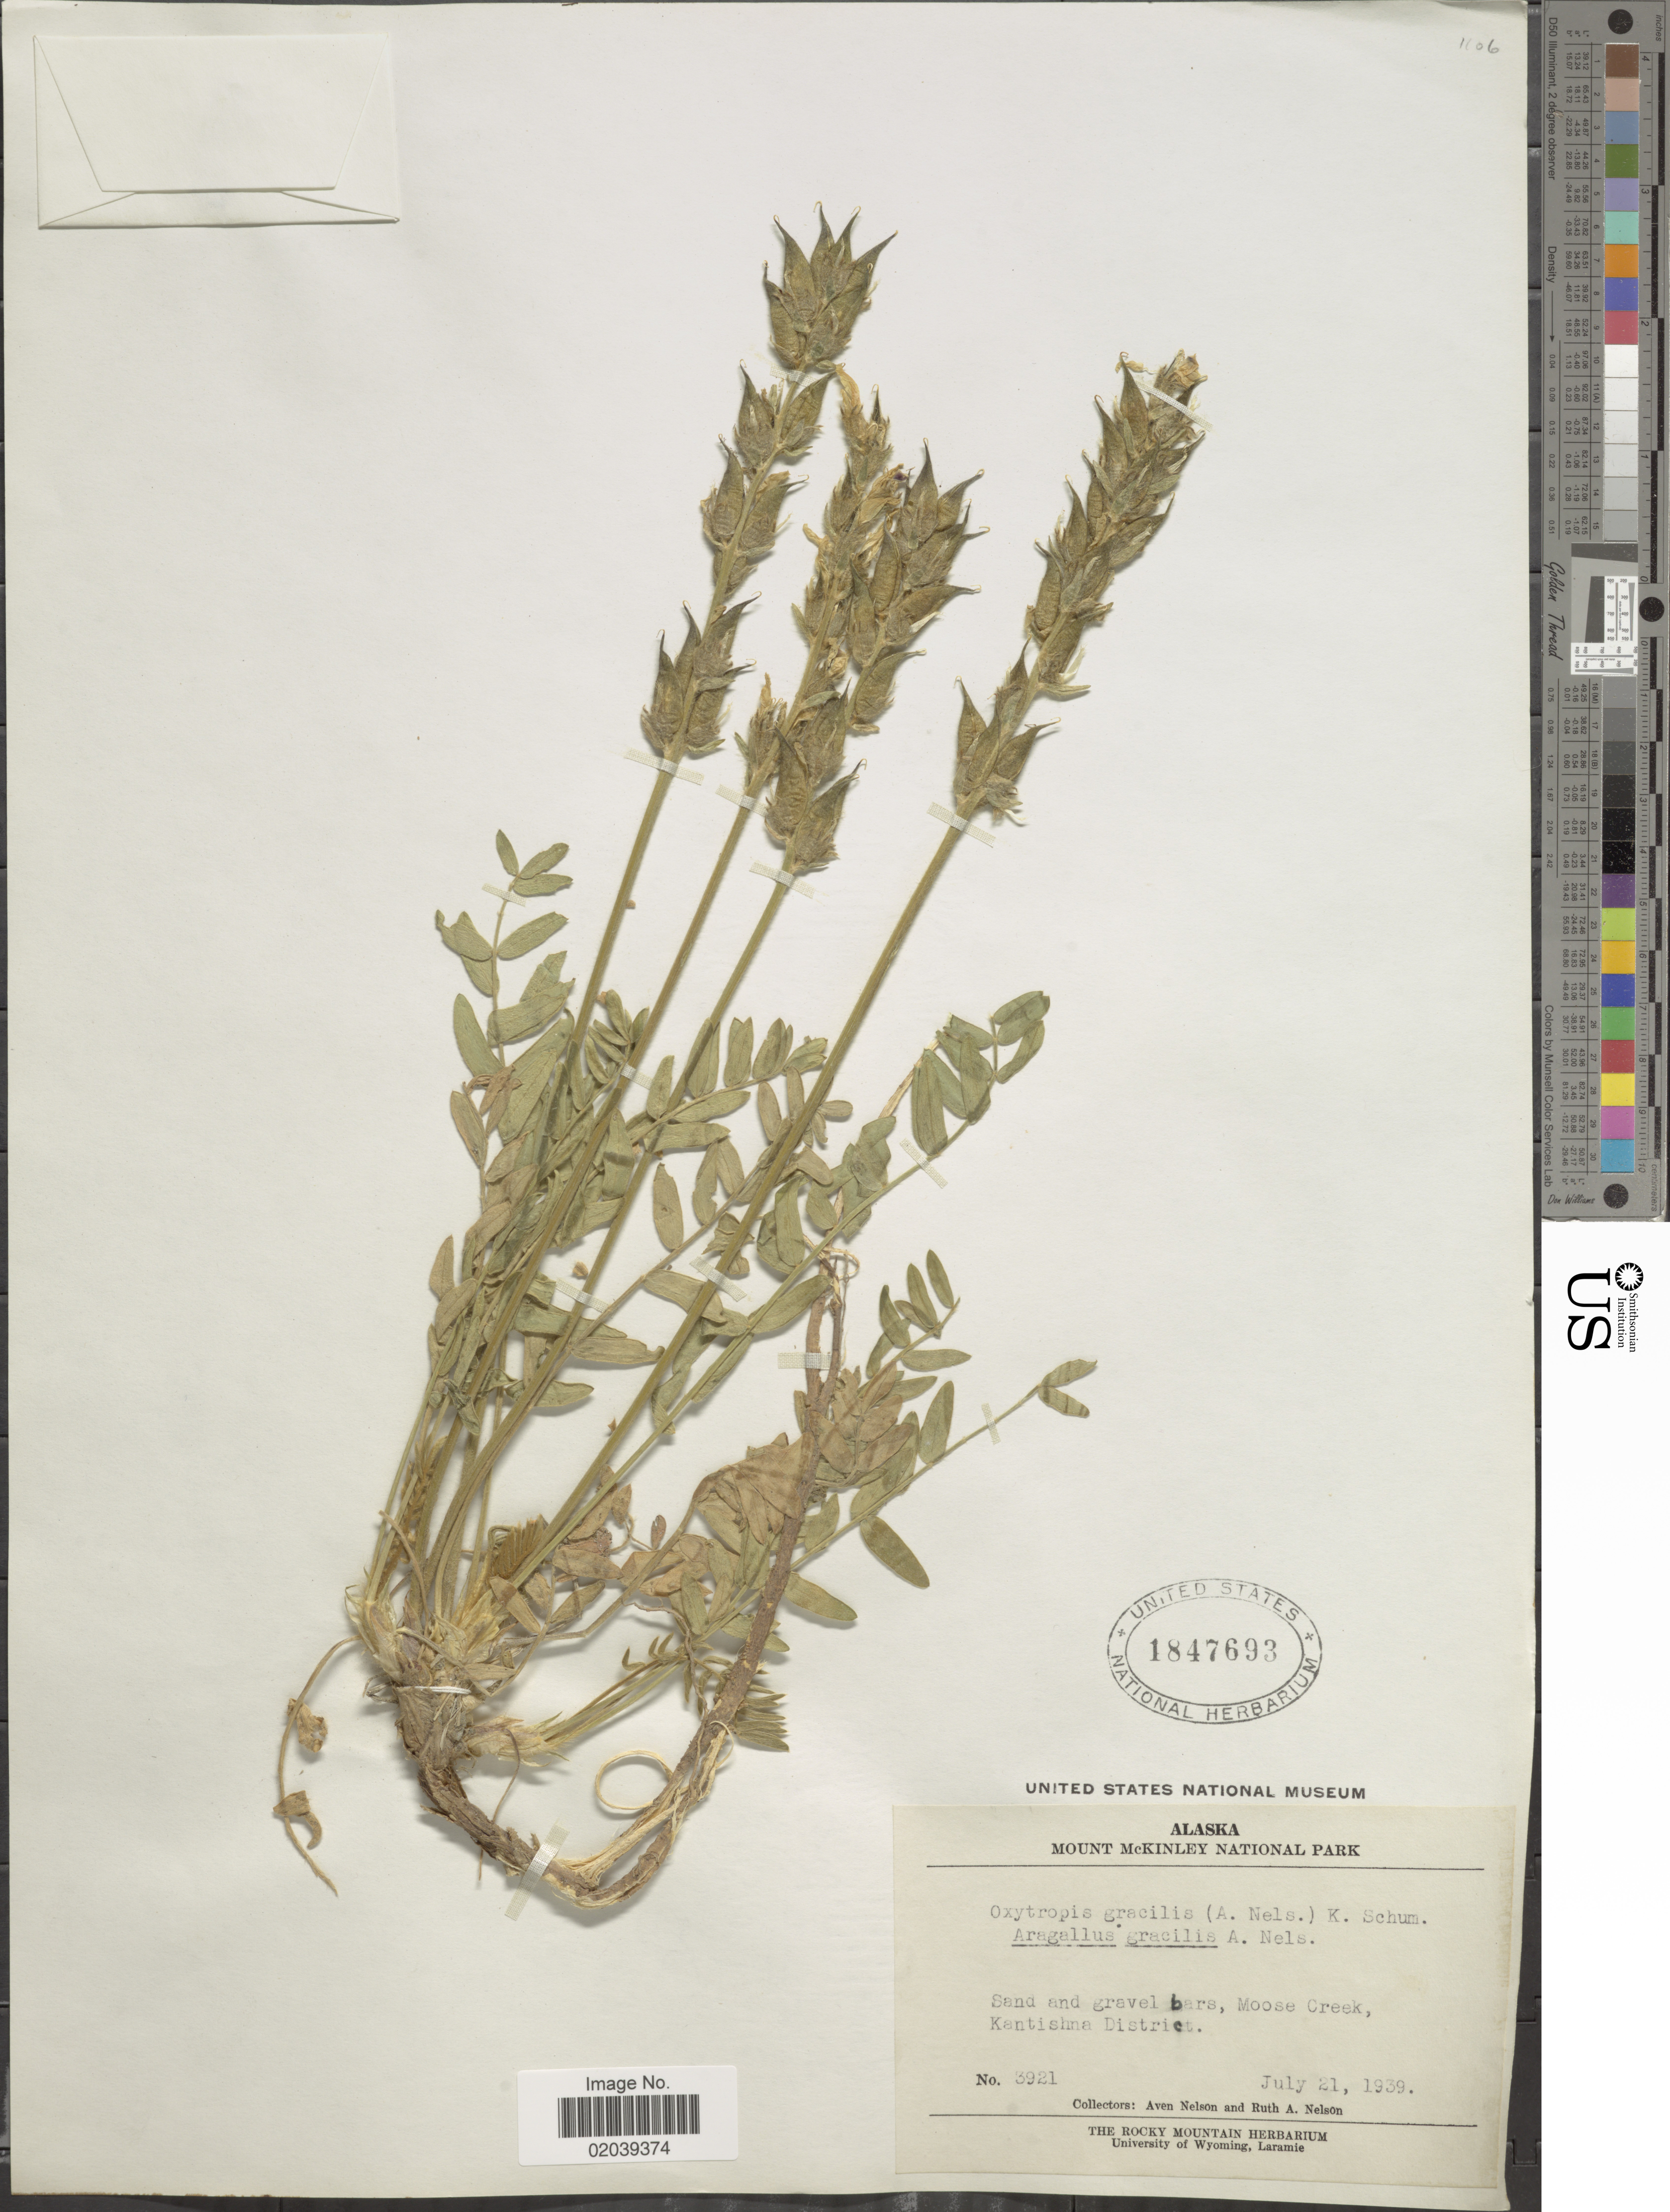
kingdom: Plantae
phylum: Tracheophyta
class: Magnoliopsida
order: Fabales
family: Fabaceae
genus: Oxytropis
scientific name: Oxytropis campestris var. gracilis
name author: (A. Nelson) Barneby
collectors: A. Nelson & R. A. Nelson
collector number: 3921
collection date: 1939-07-21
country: United States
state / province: Alaska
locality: Mount McKinley National Park. Sand and gravel bars, Moose Creek, Kantishna District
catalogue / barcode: US 1847693